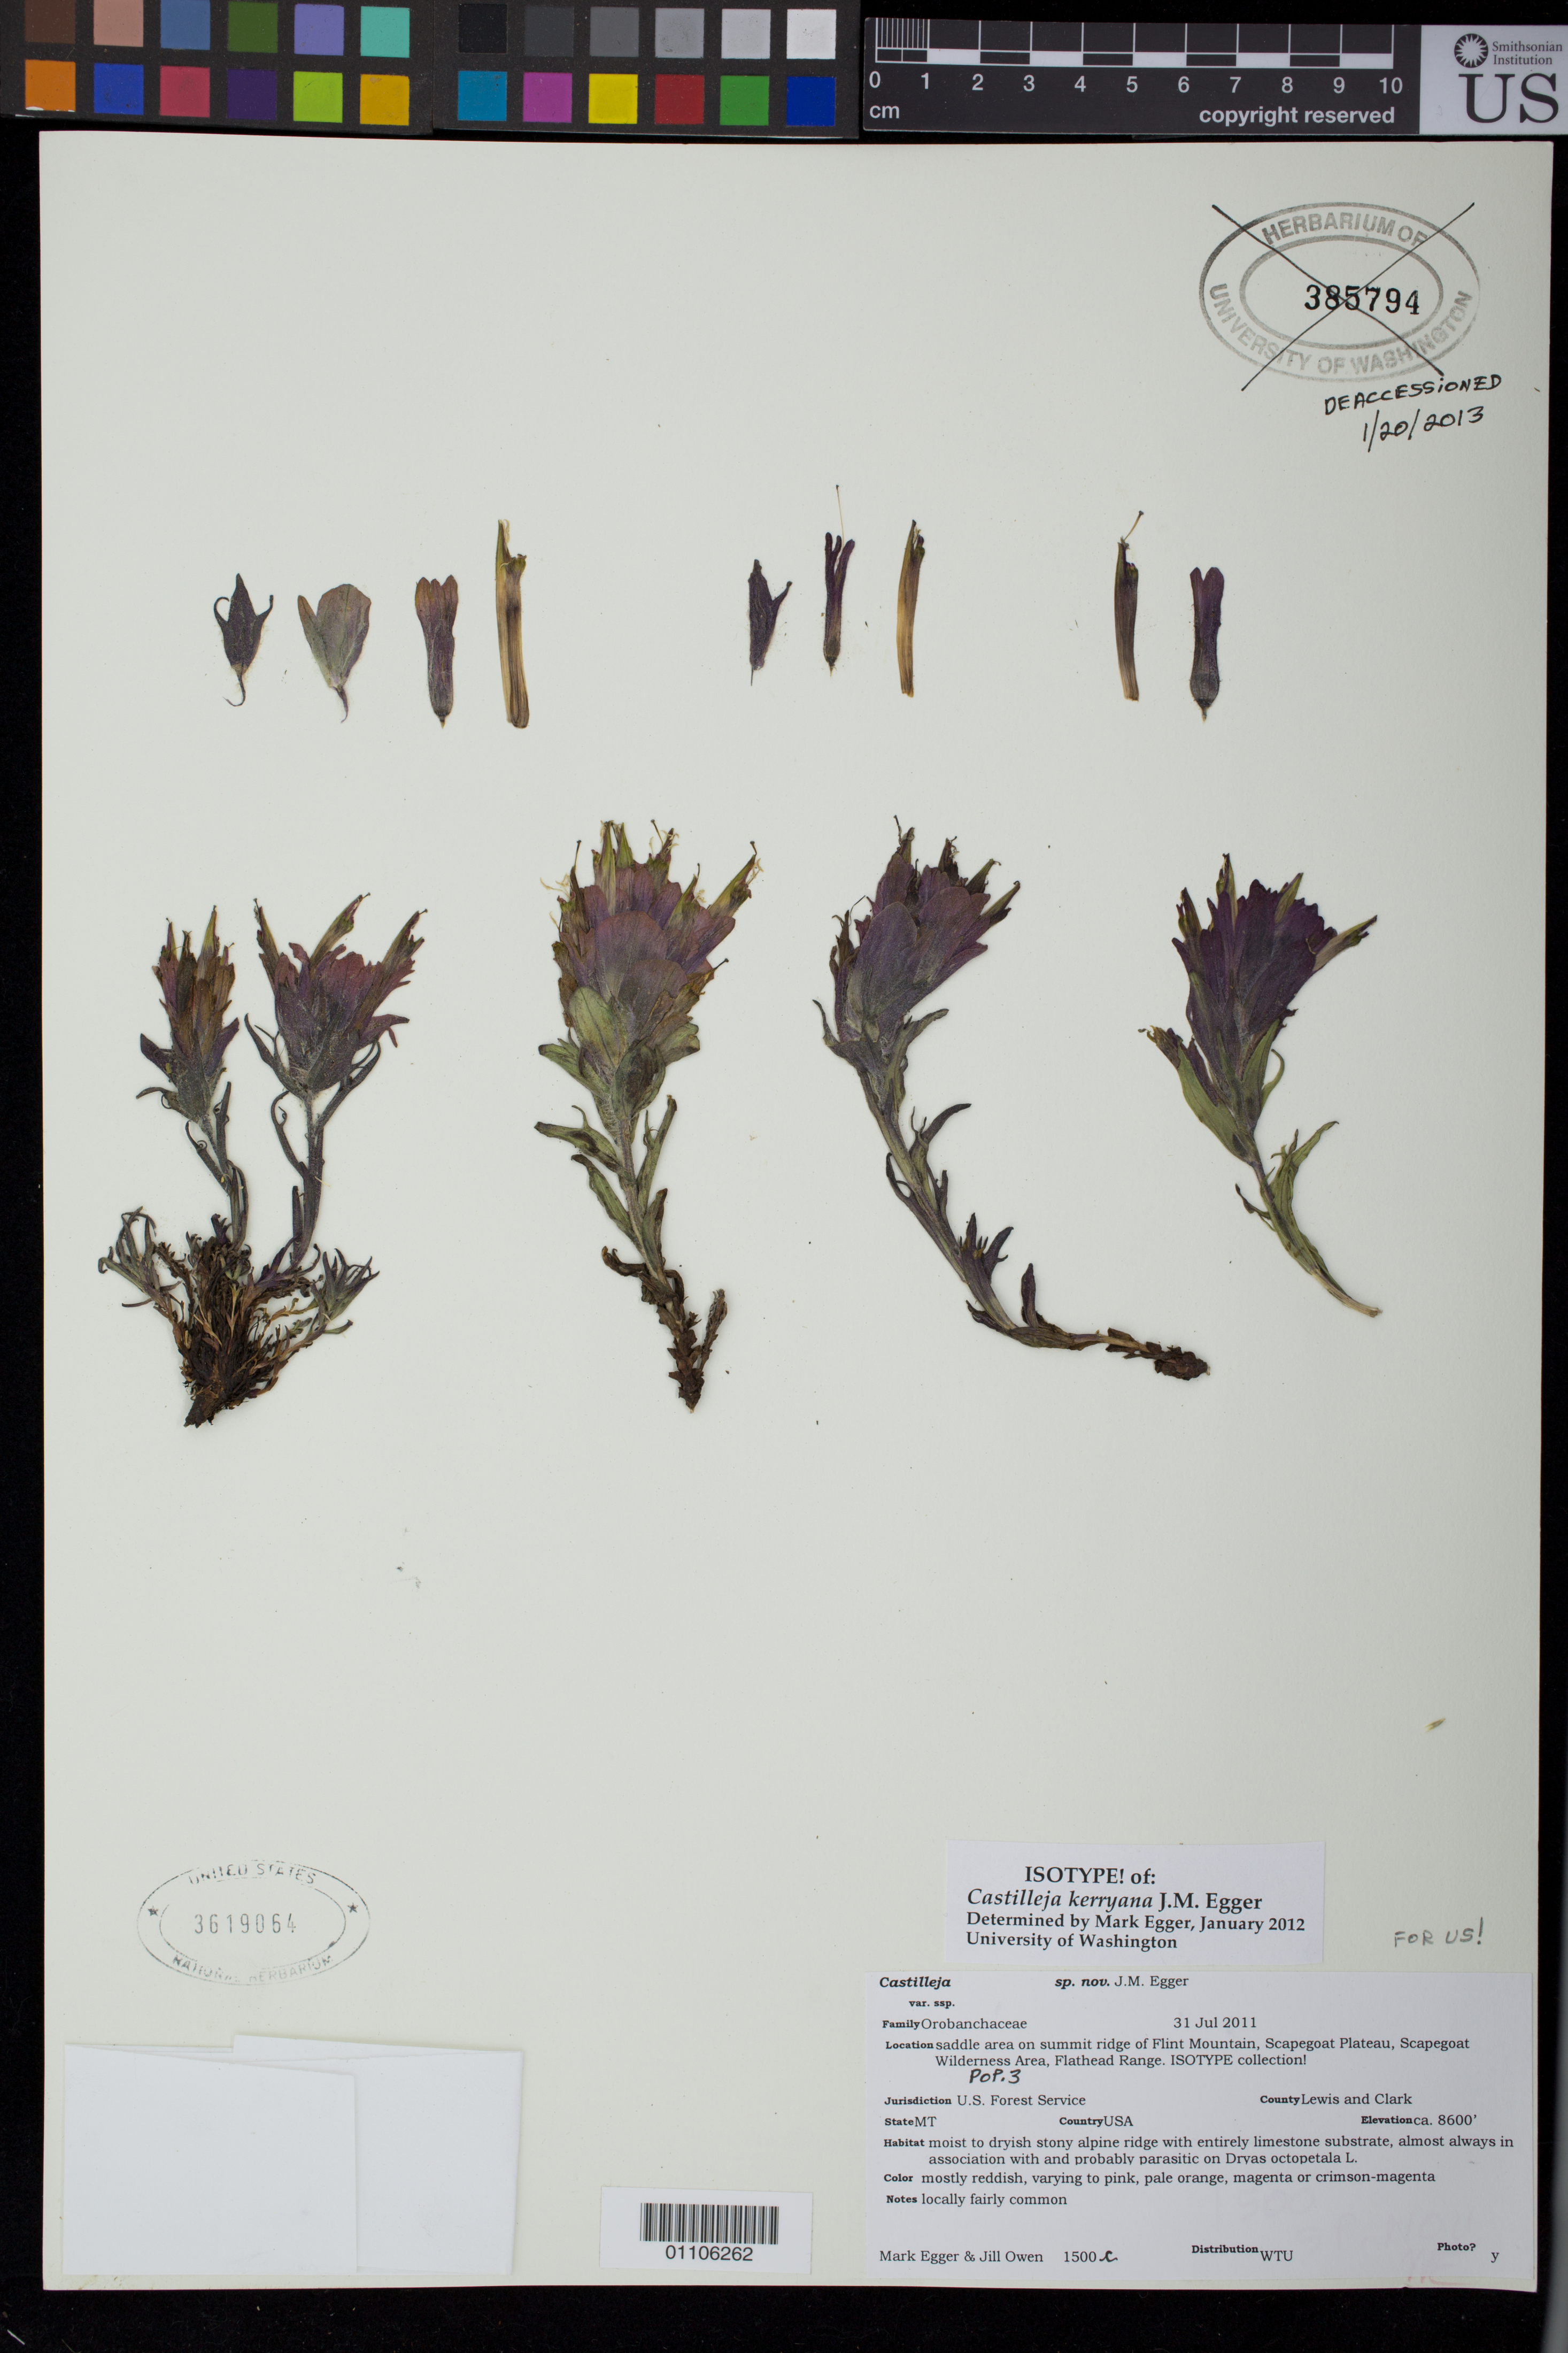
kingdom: Plantae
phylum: Tracheophyta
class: Magnoliopsida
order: Lamiales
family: Orobanchaceae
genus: Castilleja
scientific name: Castilleja kerryana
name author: J.M. Egger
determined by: Egger, J. M., University of Washington Botanic Gardens (UNITED STATES)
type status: Isotype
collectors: J. M. Egger & J. Owen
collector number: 1500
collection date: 2011-07-31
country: United States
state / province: Montana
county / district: Lewis and Clark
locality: Saddle area on summit ridge of Flint Mountain, Scapegoat Plateau, Scapegoat Wilderness Area, Flathead Range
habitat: Moist to dryish stony alpine ridge with entirely limestone substrate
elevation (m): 2621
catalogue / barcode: US 3619064